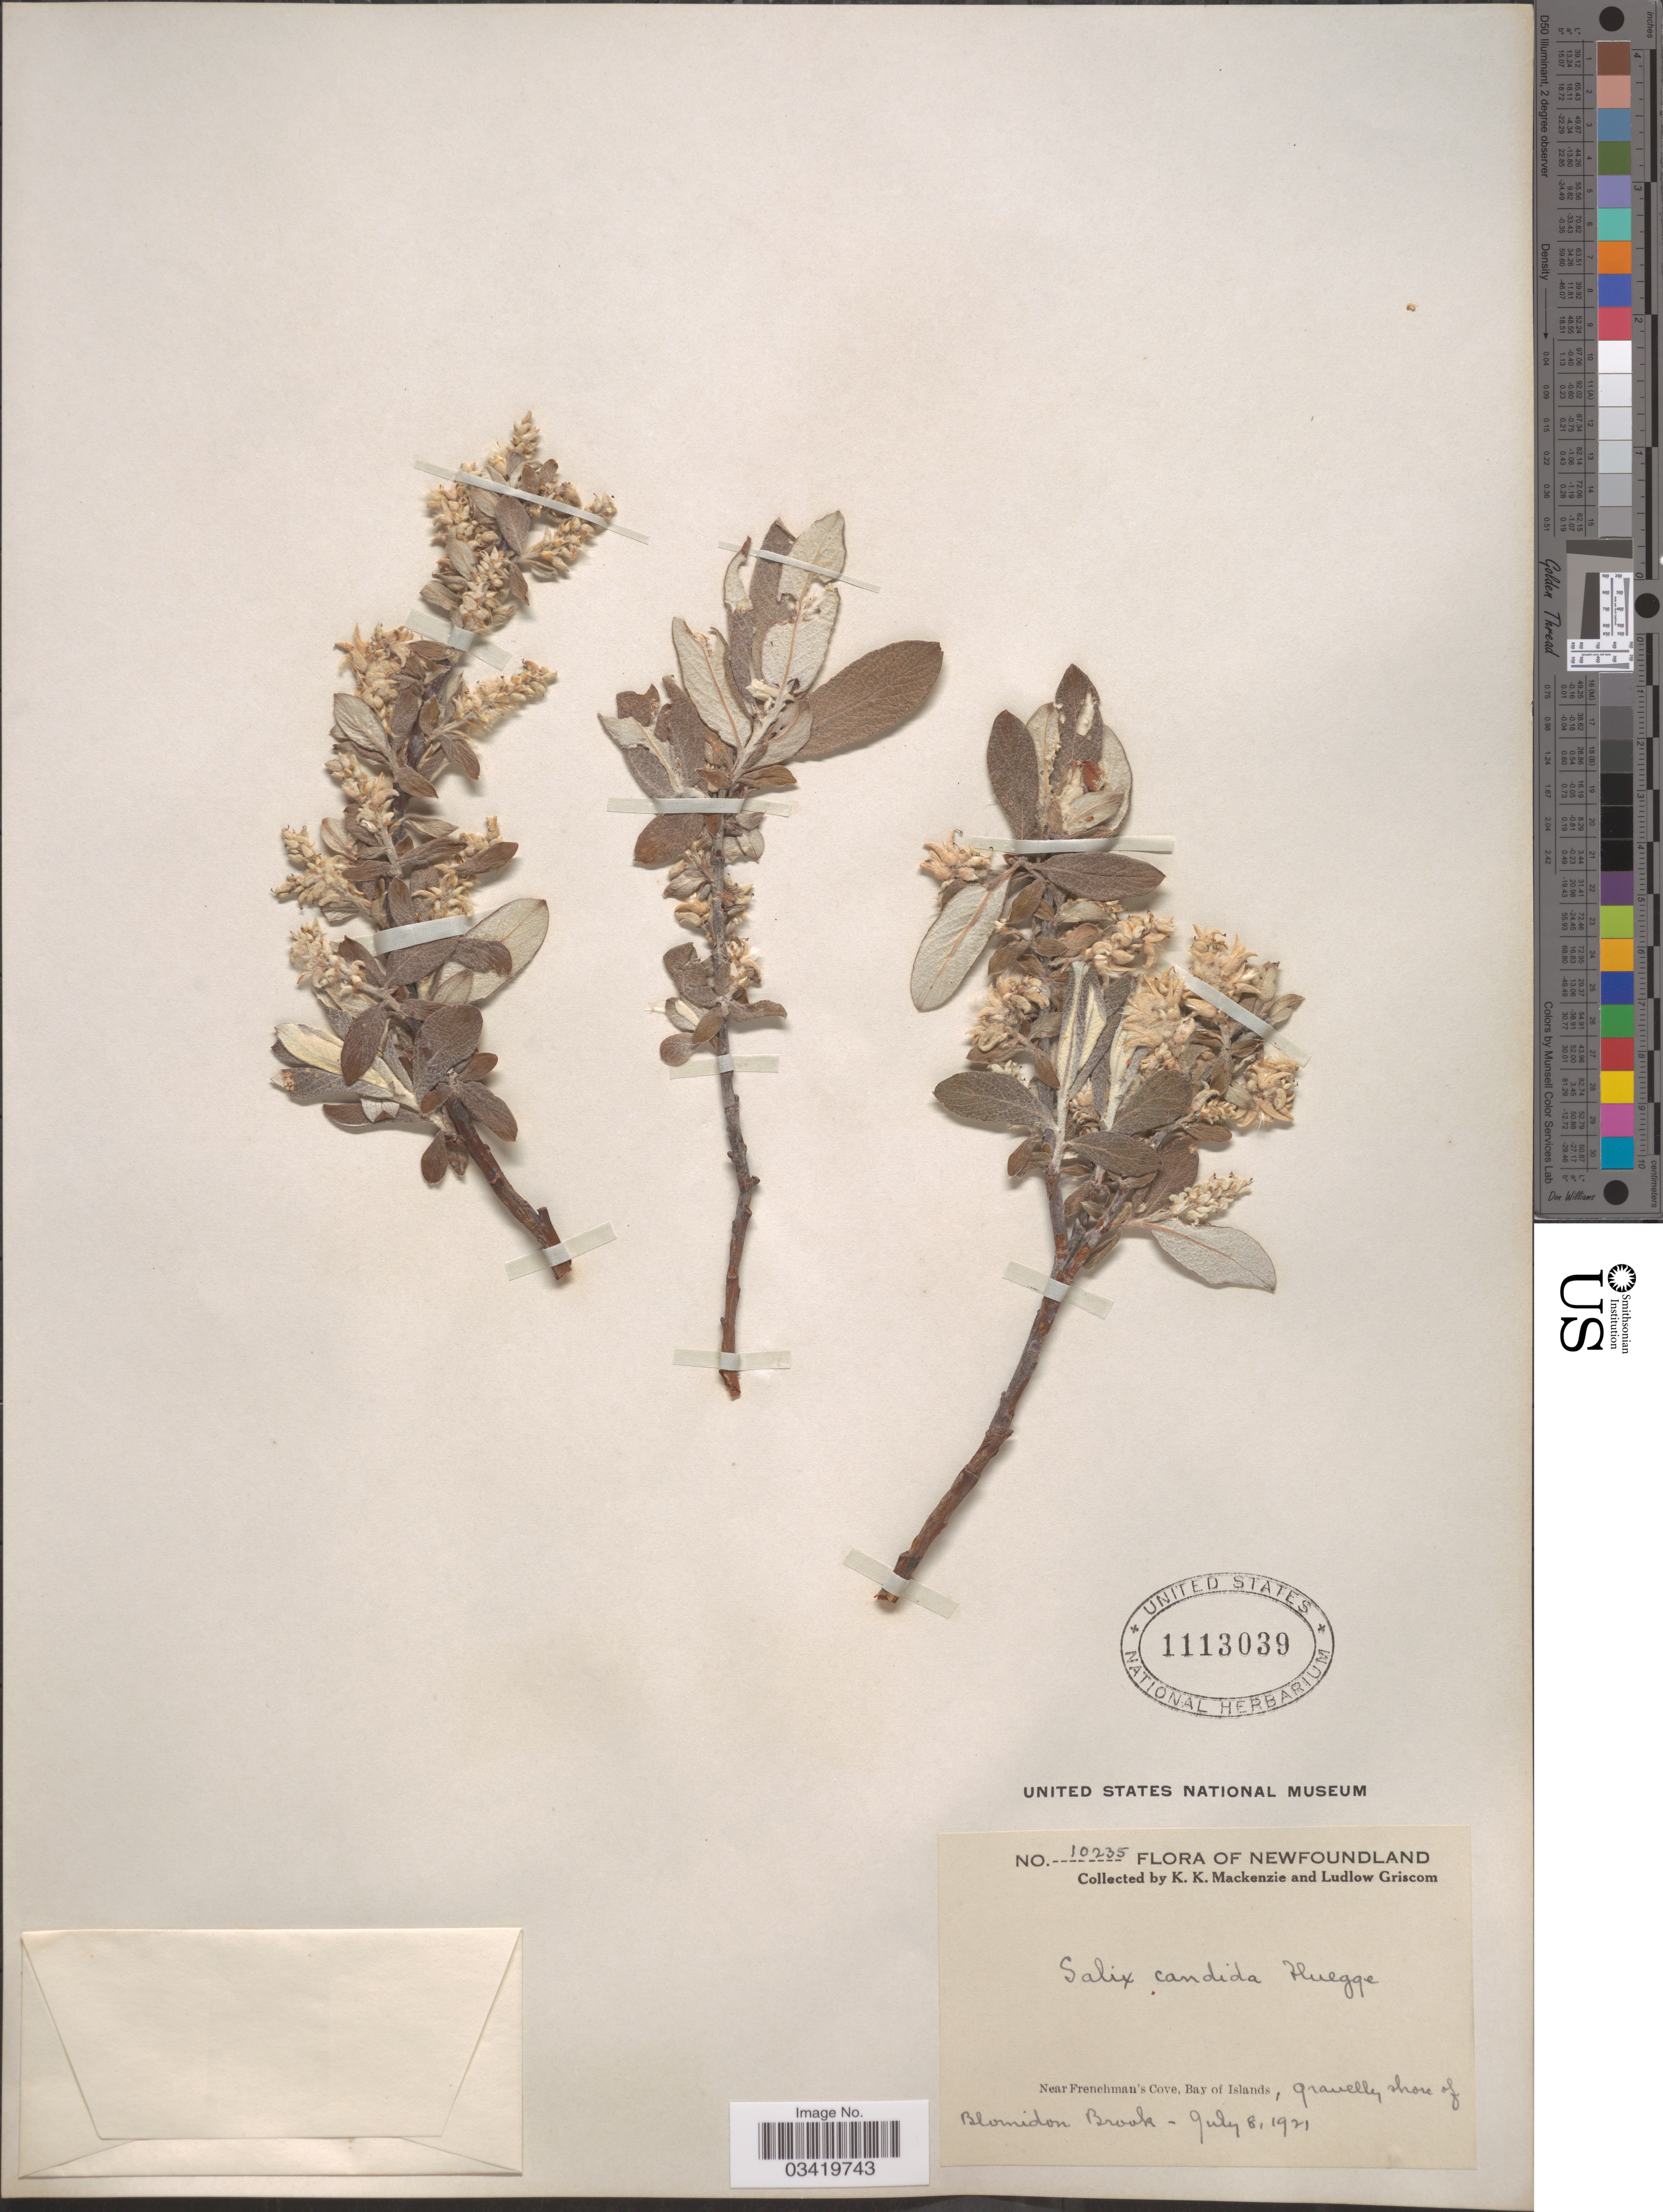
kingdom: Plantae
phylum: Tracheophyta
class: Magnoliopsida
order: Malpighiales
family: Salicaceae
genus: Salix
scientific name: Salix candida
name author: Flüggé ex Willd.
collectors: K. K. Mackenzie & L. Griscom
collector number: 10235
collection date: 1921-07-08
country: Canada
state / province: Newfoundland and Labrador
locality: Near Frenchman's Cove, Bay of Islands, gravelly shore of Blomidon Brook.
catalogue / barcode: US 1113039